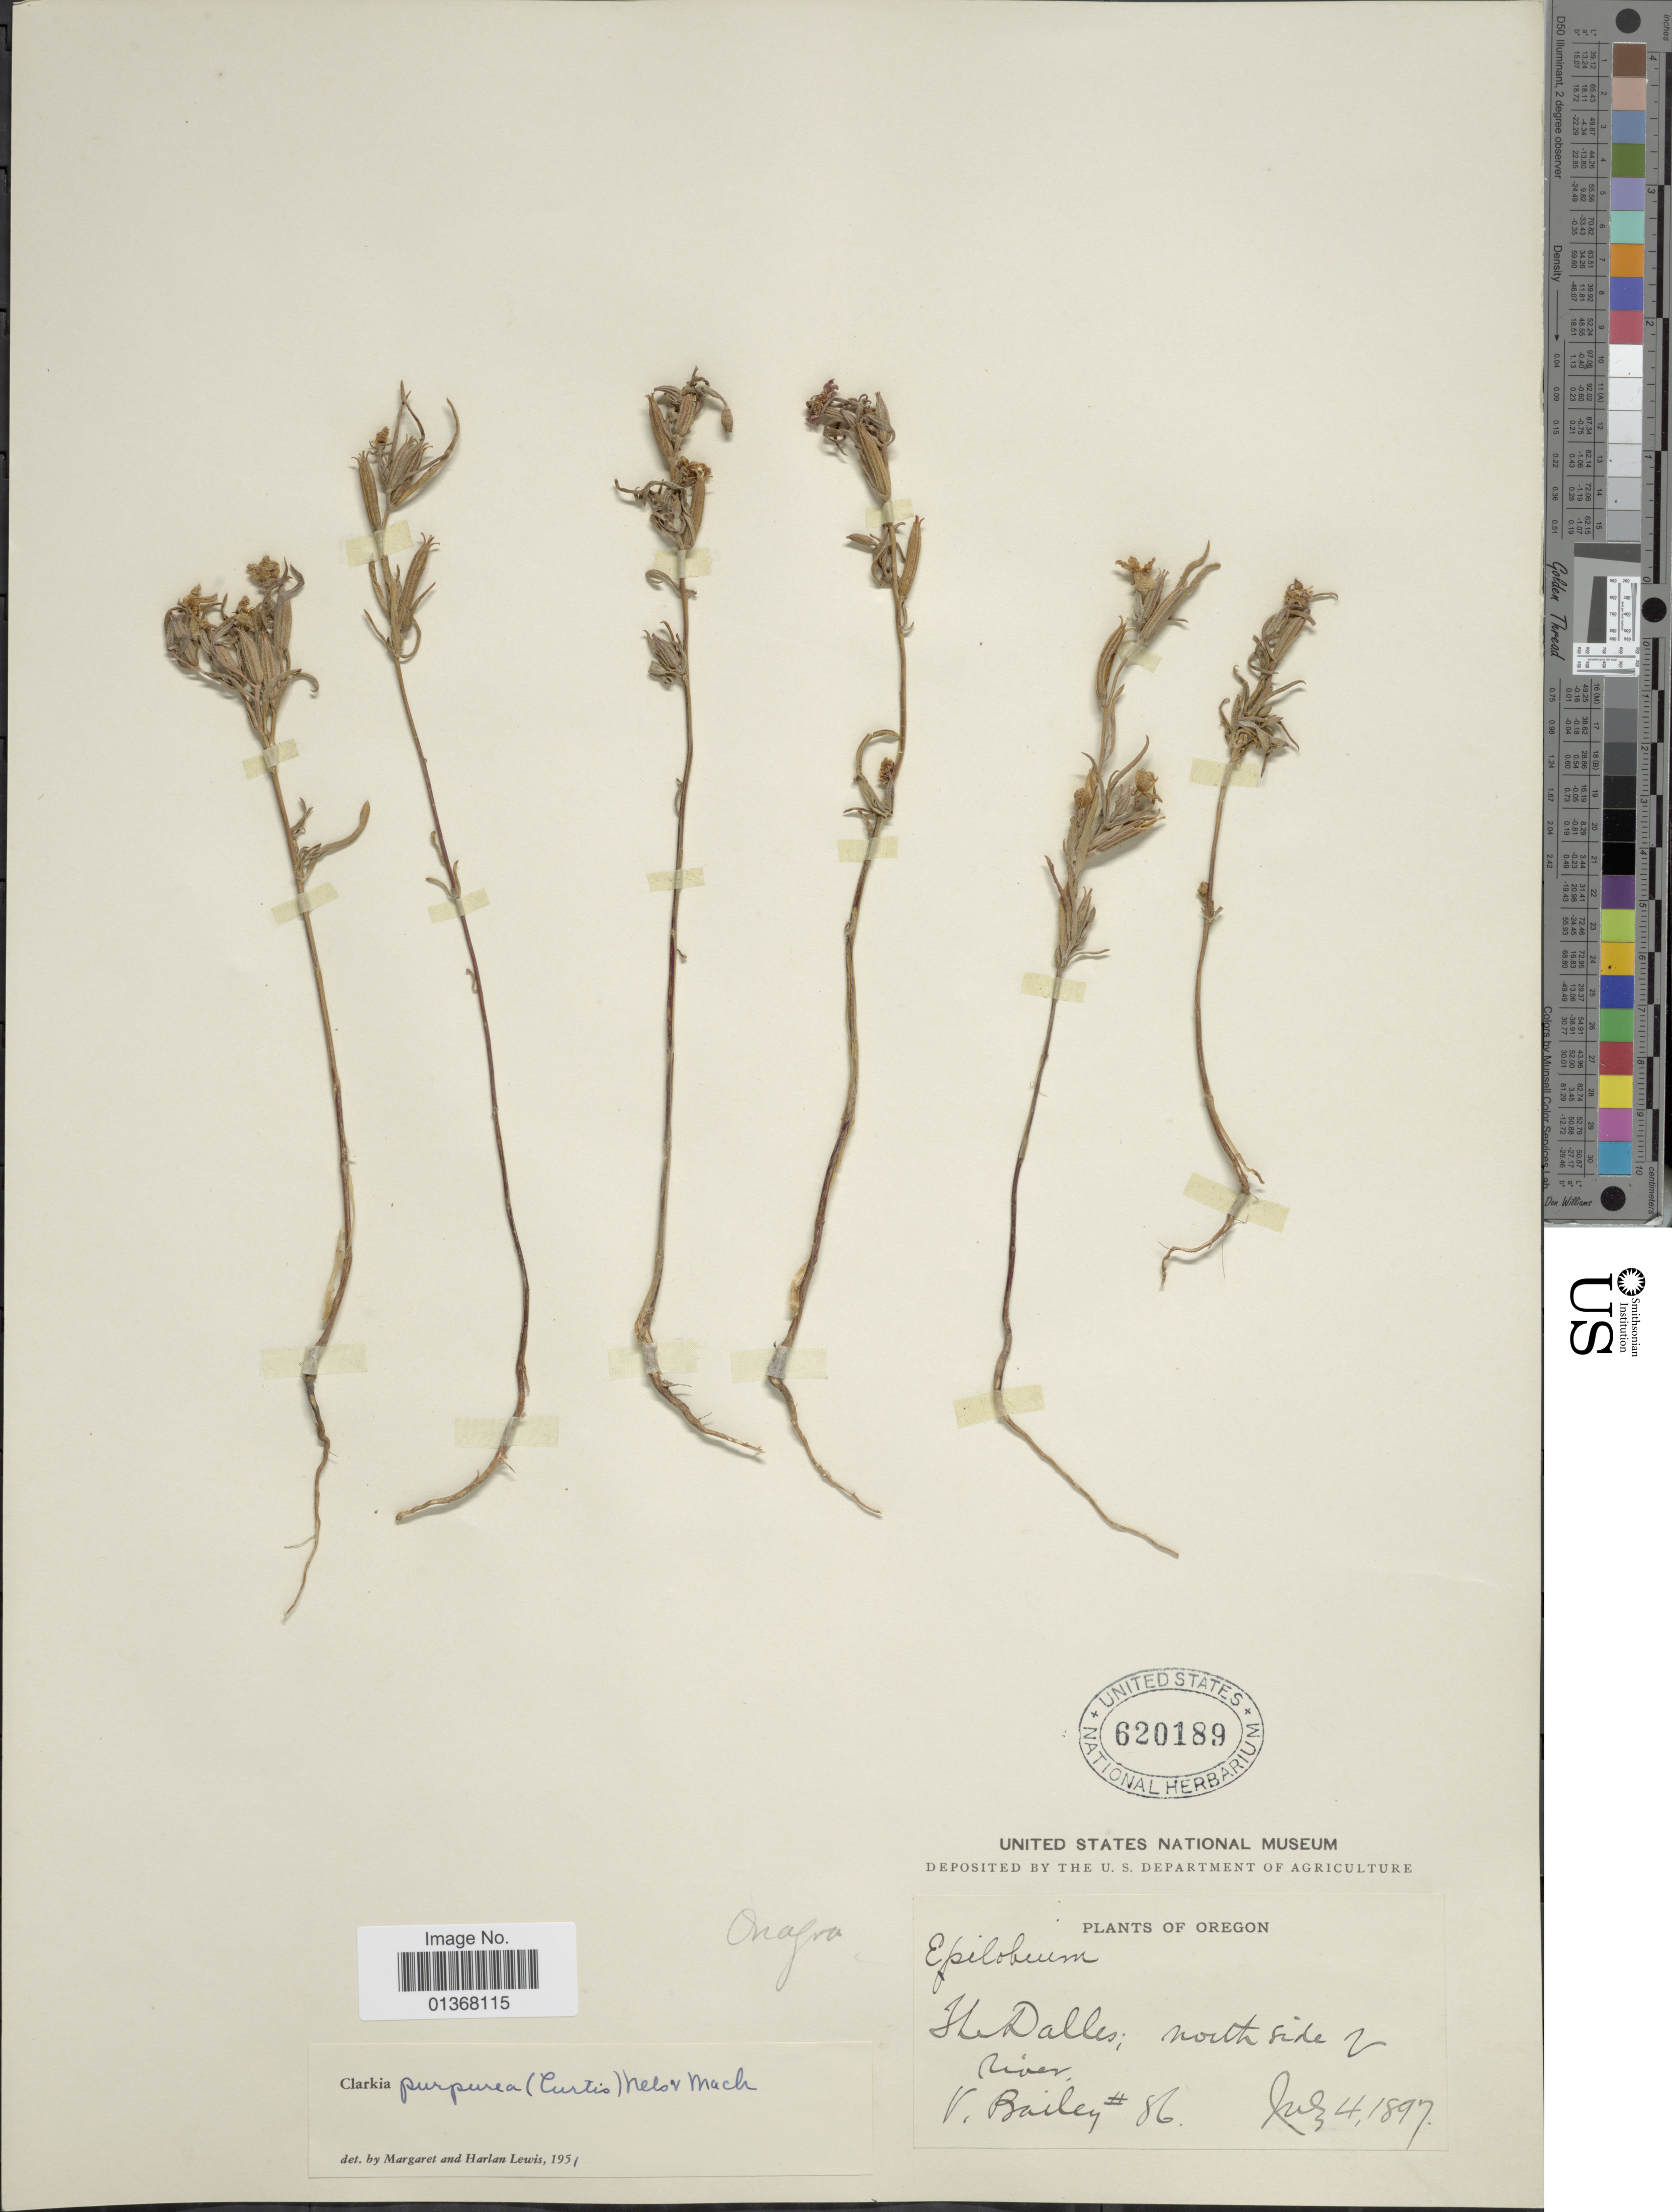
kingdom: Plantae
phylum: Tracheophyta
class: Magnoliopsida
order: Myrtales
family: Onagraceae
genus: Clarkia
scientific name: Clarkia pulchella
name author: Pursh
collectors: V. O. Bailey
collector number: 86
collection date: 1897-07-04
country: United States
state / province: Oregon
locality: The Dalles; north side of River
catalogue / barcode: US 620189